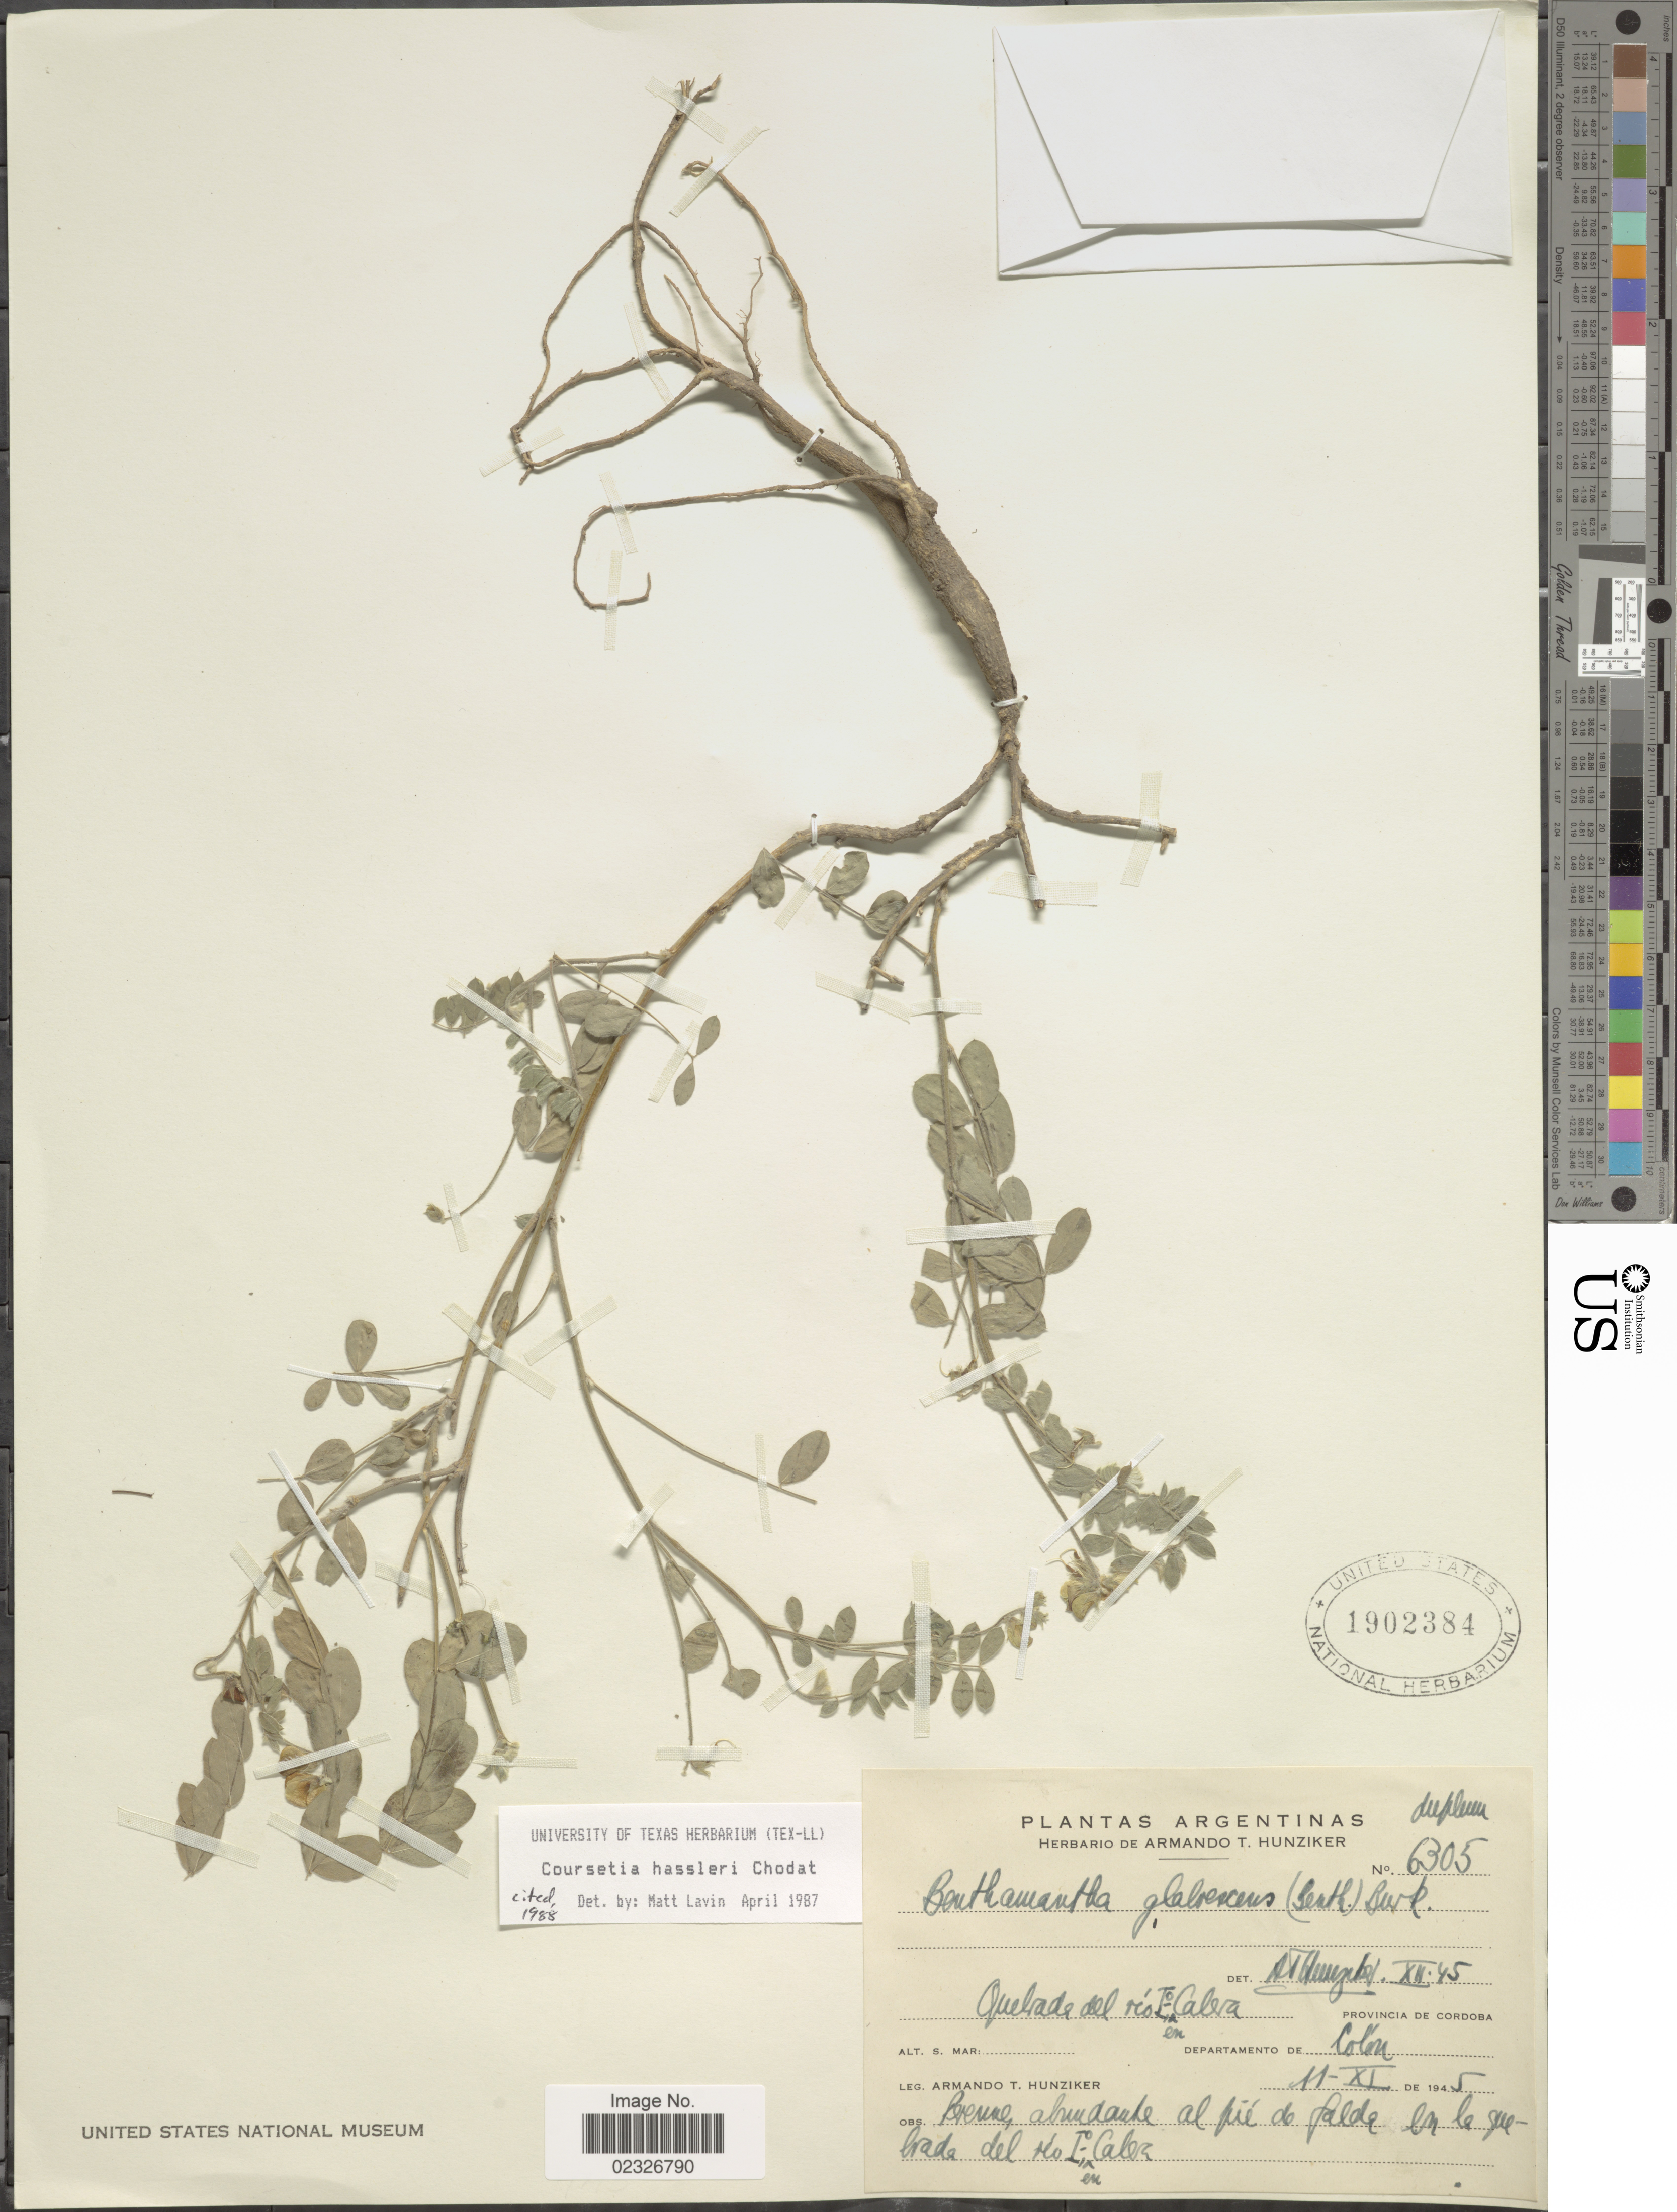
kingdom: Plantae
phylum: Tracheophyta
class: Magnoliopsida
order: Fabales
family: Fabaceae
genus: Coursetia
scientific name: Coursetia hassleri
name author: Chodat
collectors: A. T. Hunziker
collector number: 6305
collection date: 1945-11-11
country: Argentina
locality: Quebrada del río Calera. [interpreted] Departamento de Colón.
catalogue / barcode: US 1902384